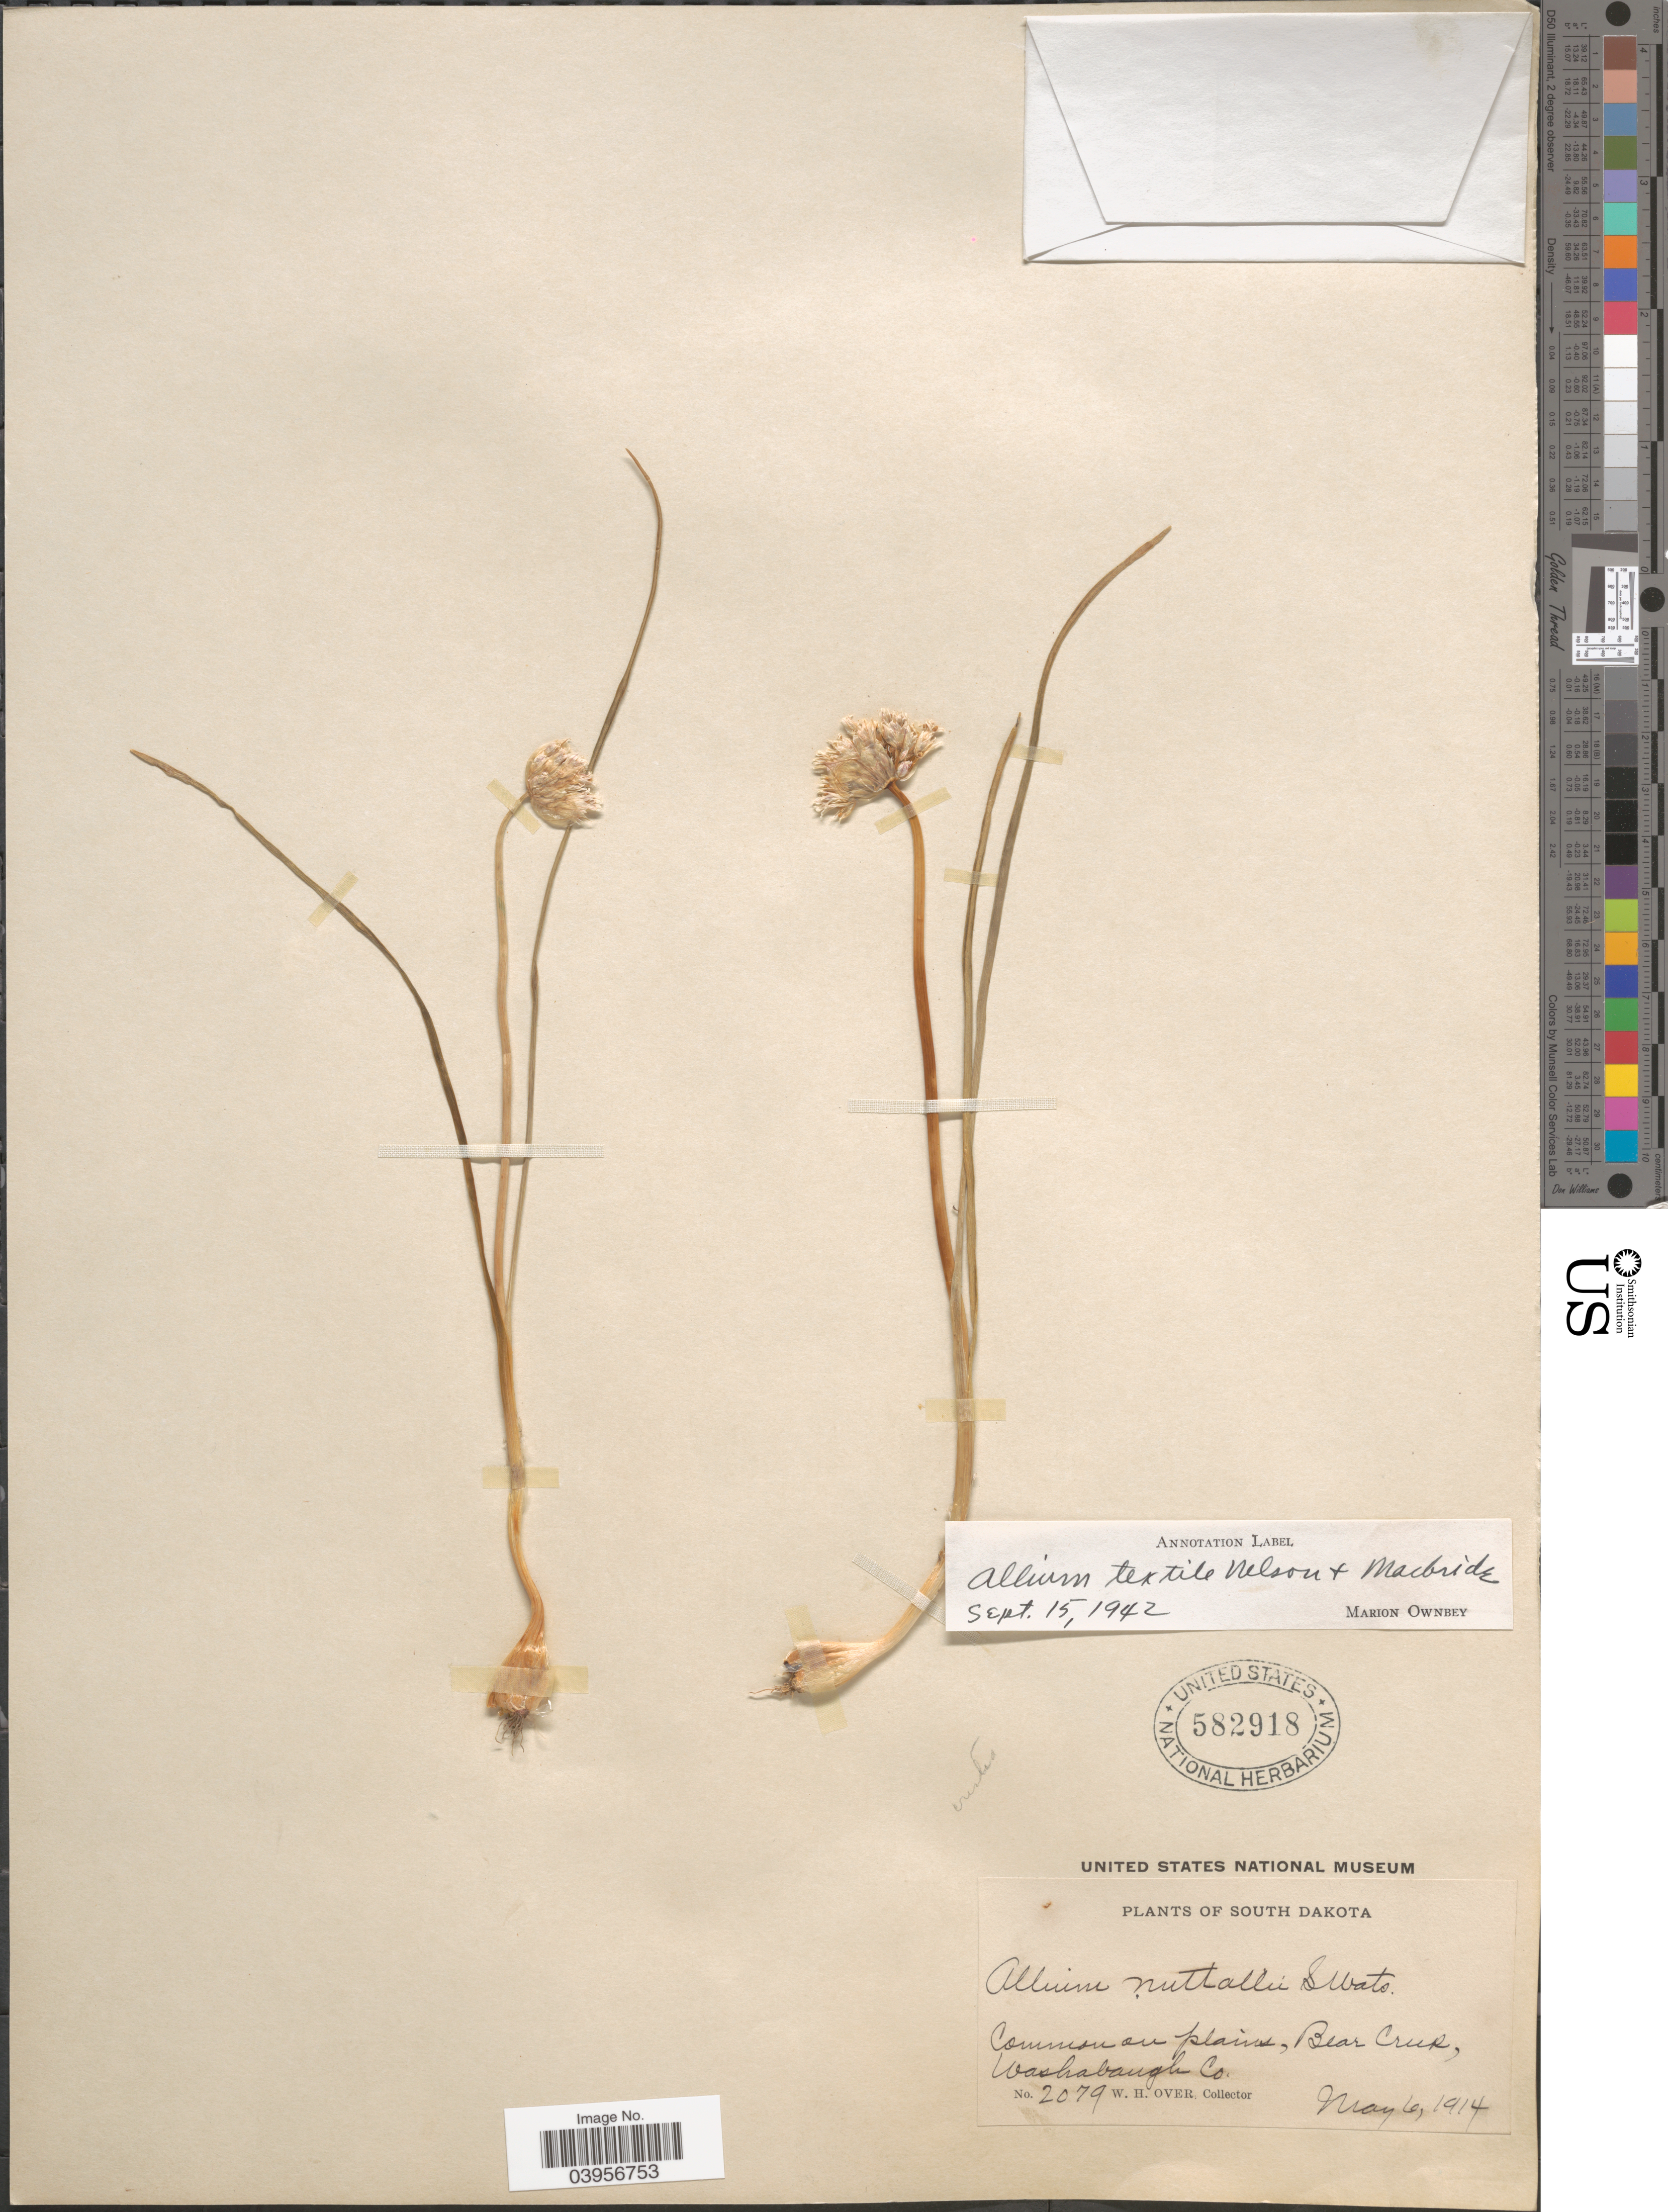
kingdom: Plantae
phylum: Tracheophyta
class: Liliopsida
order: Asparagales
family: Amaryllidaceae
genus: Allium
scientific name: Allium textile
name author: A. Nelson & J.F. Macbr.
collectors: W. Over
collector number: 2079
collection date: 1914-05-06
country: United States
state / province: South Dakota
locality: On plains, Bear Creek, Washabaugh Co.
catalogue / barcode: US 582918